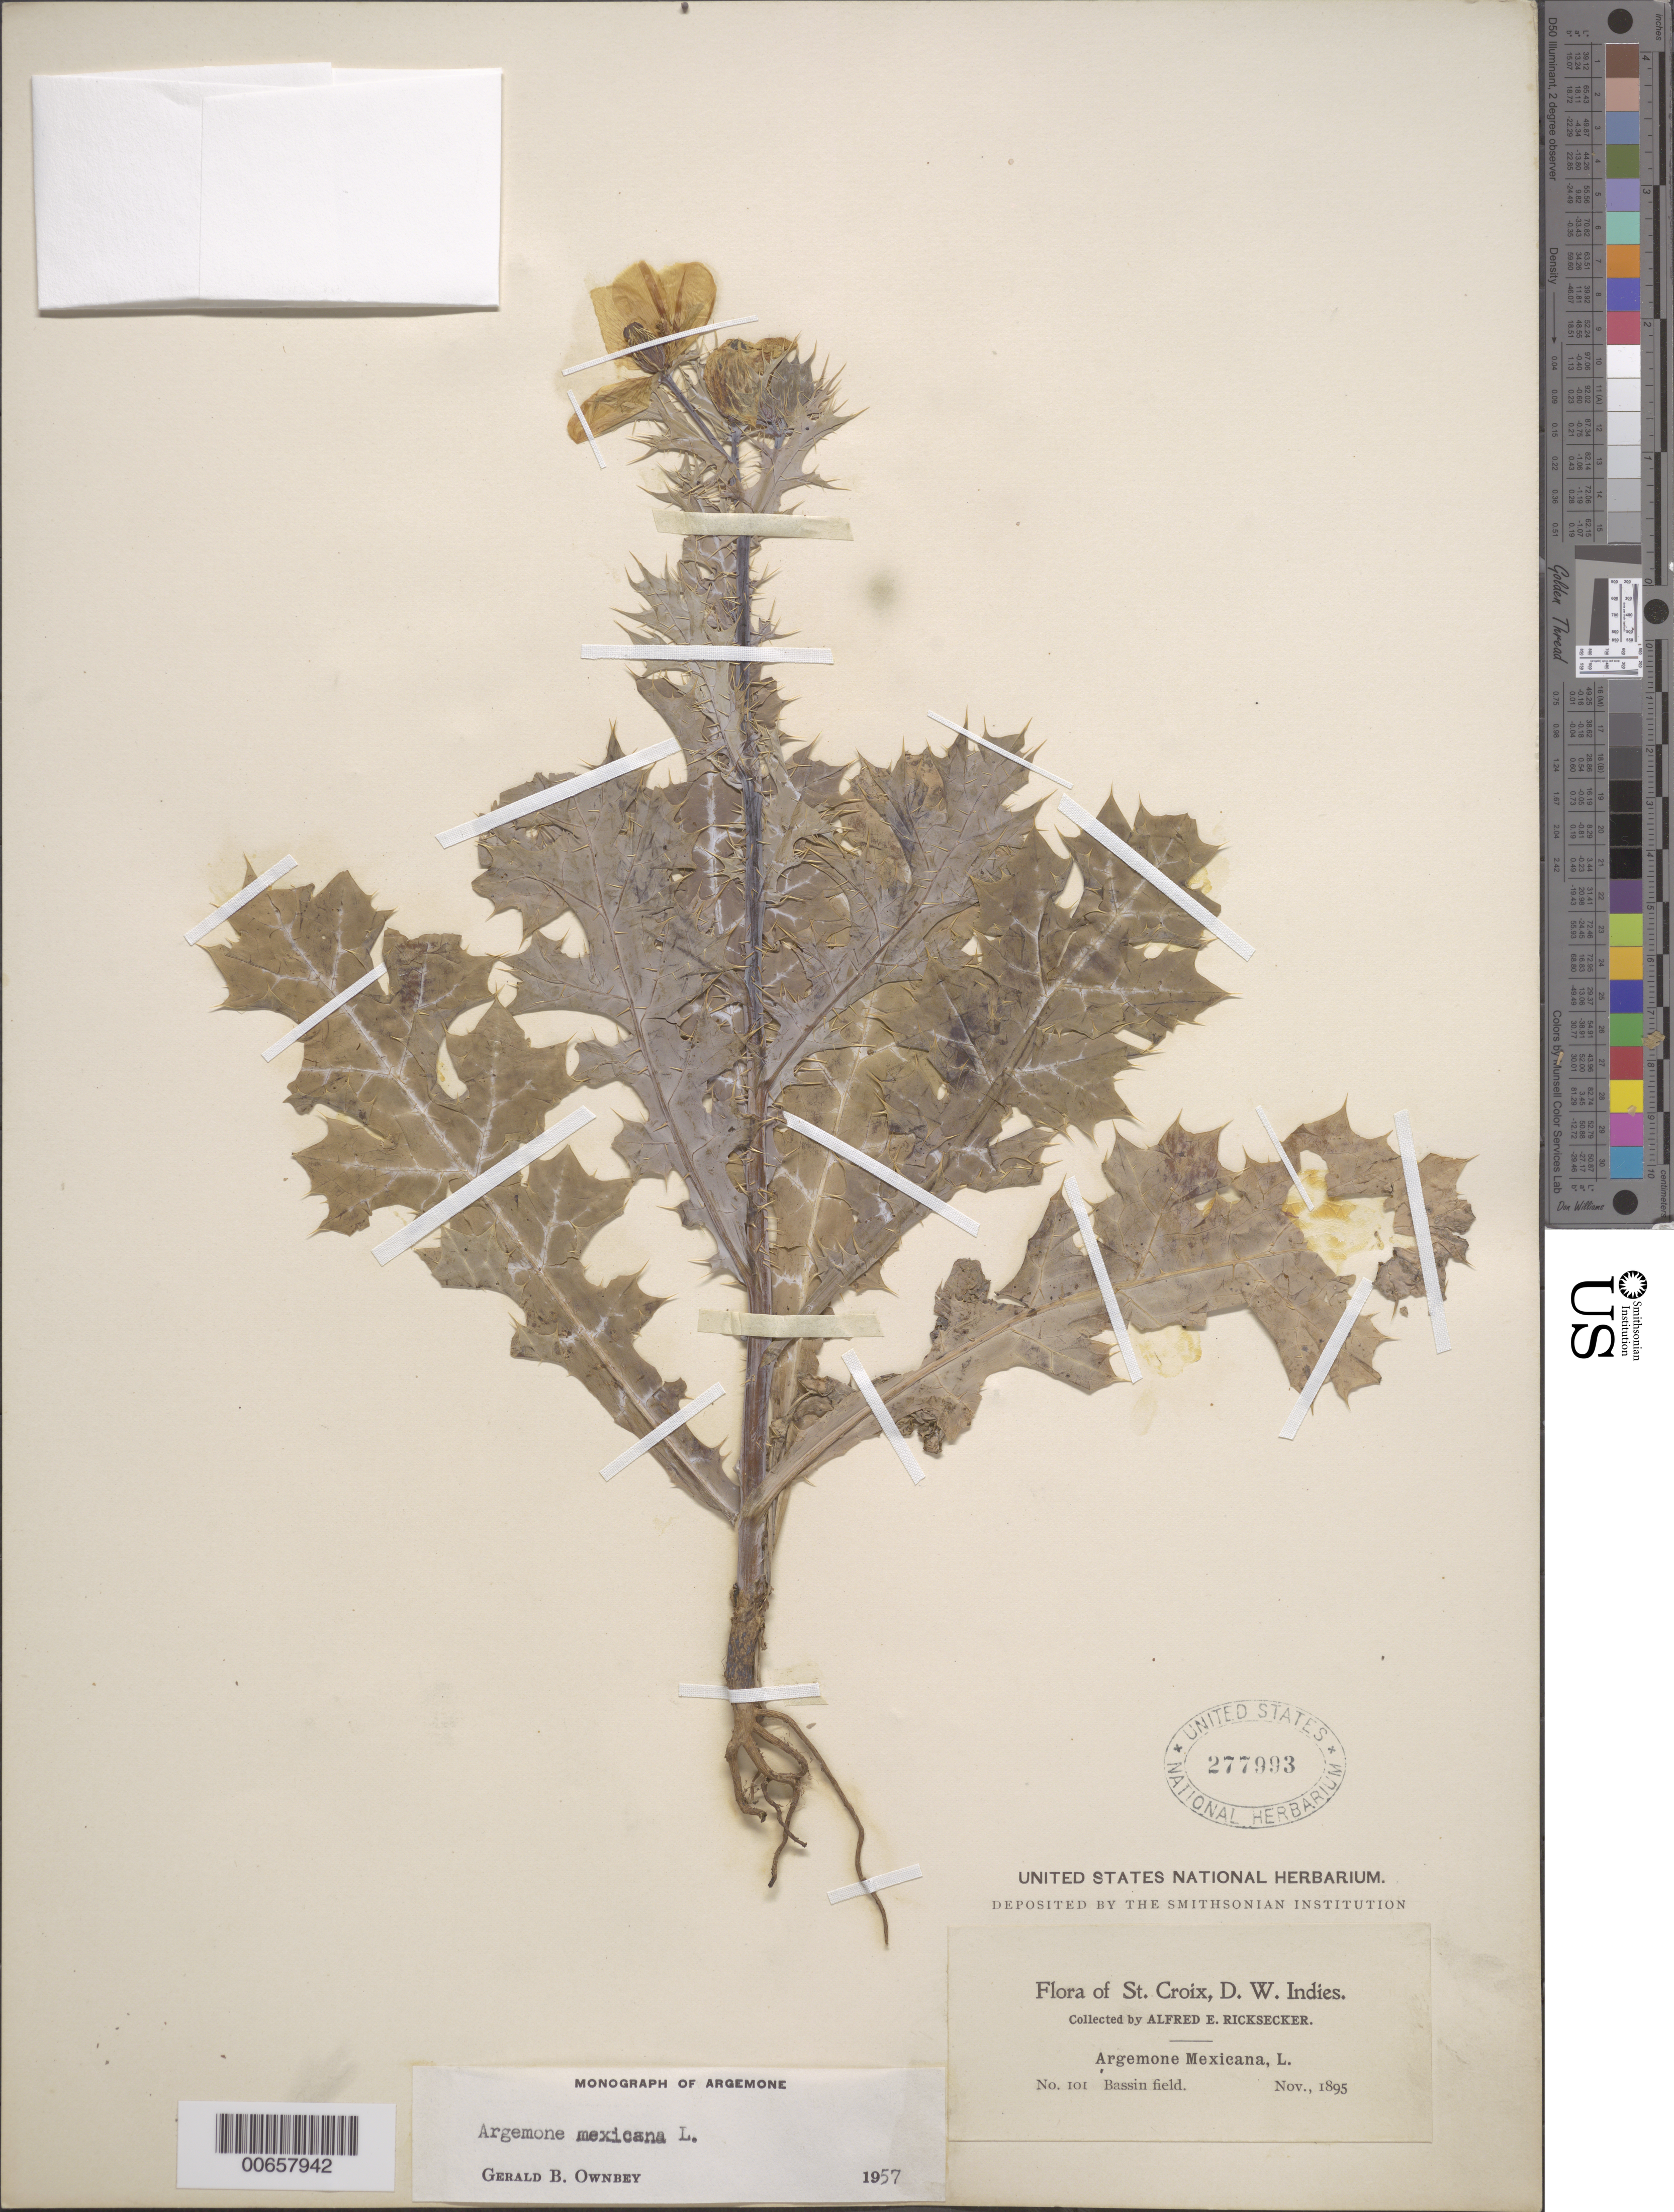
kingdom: Plantae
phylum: Tracheophyta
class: Magnoliopsida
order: Ranunculales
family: Papaveraceae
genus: Argemone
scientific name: Argemone mexicana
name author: L.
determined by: Ownbey, G. B.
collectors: A. E. Ricksecker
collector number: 101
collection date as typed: Nov 1895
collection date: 1895-11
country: U.S. Virgin Islands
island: St. Croix Island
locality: Bassin Field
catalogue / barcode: US 277993